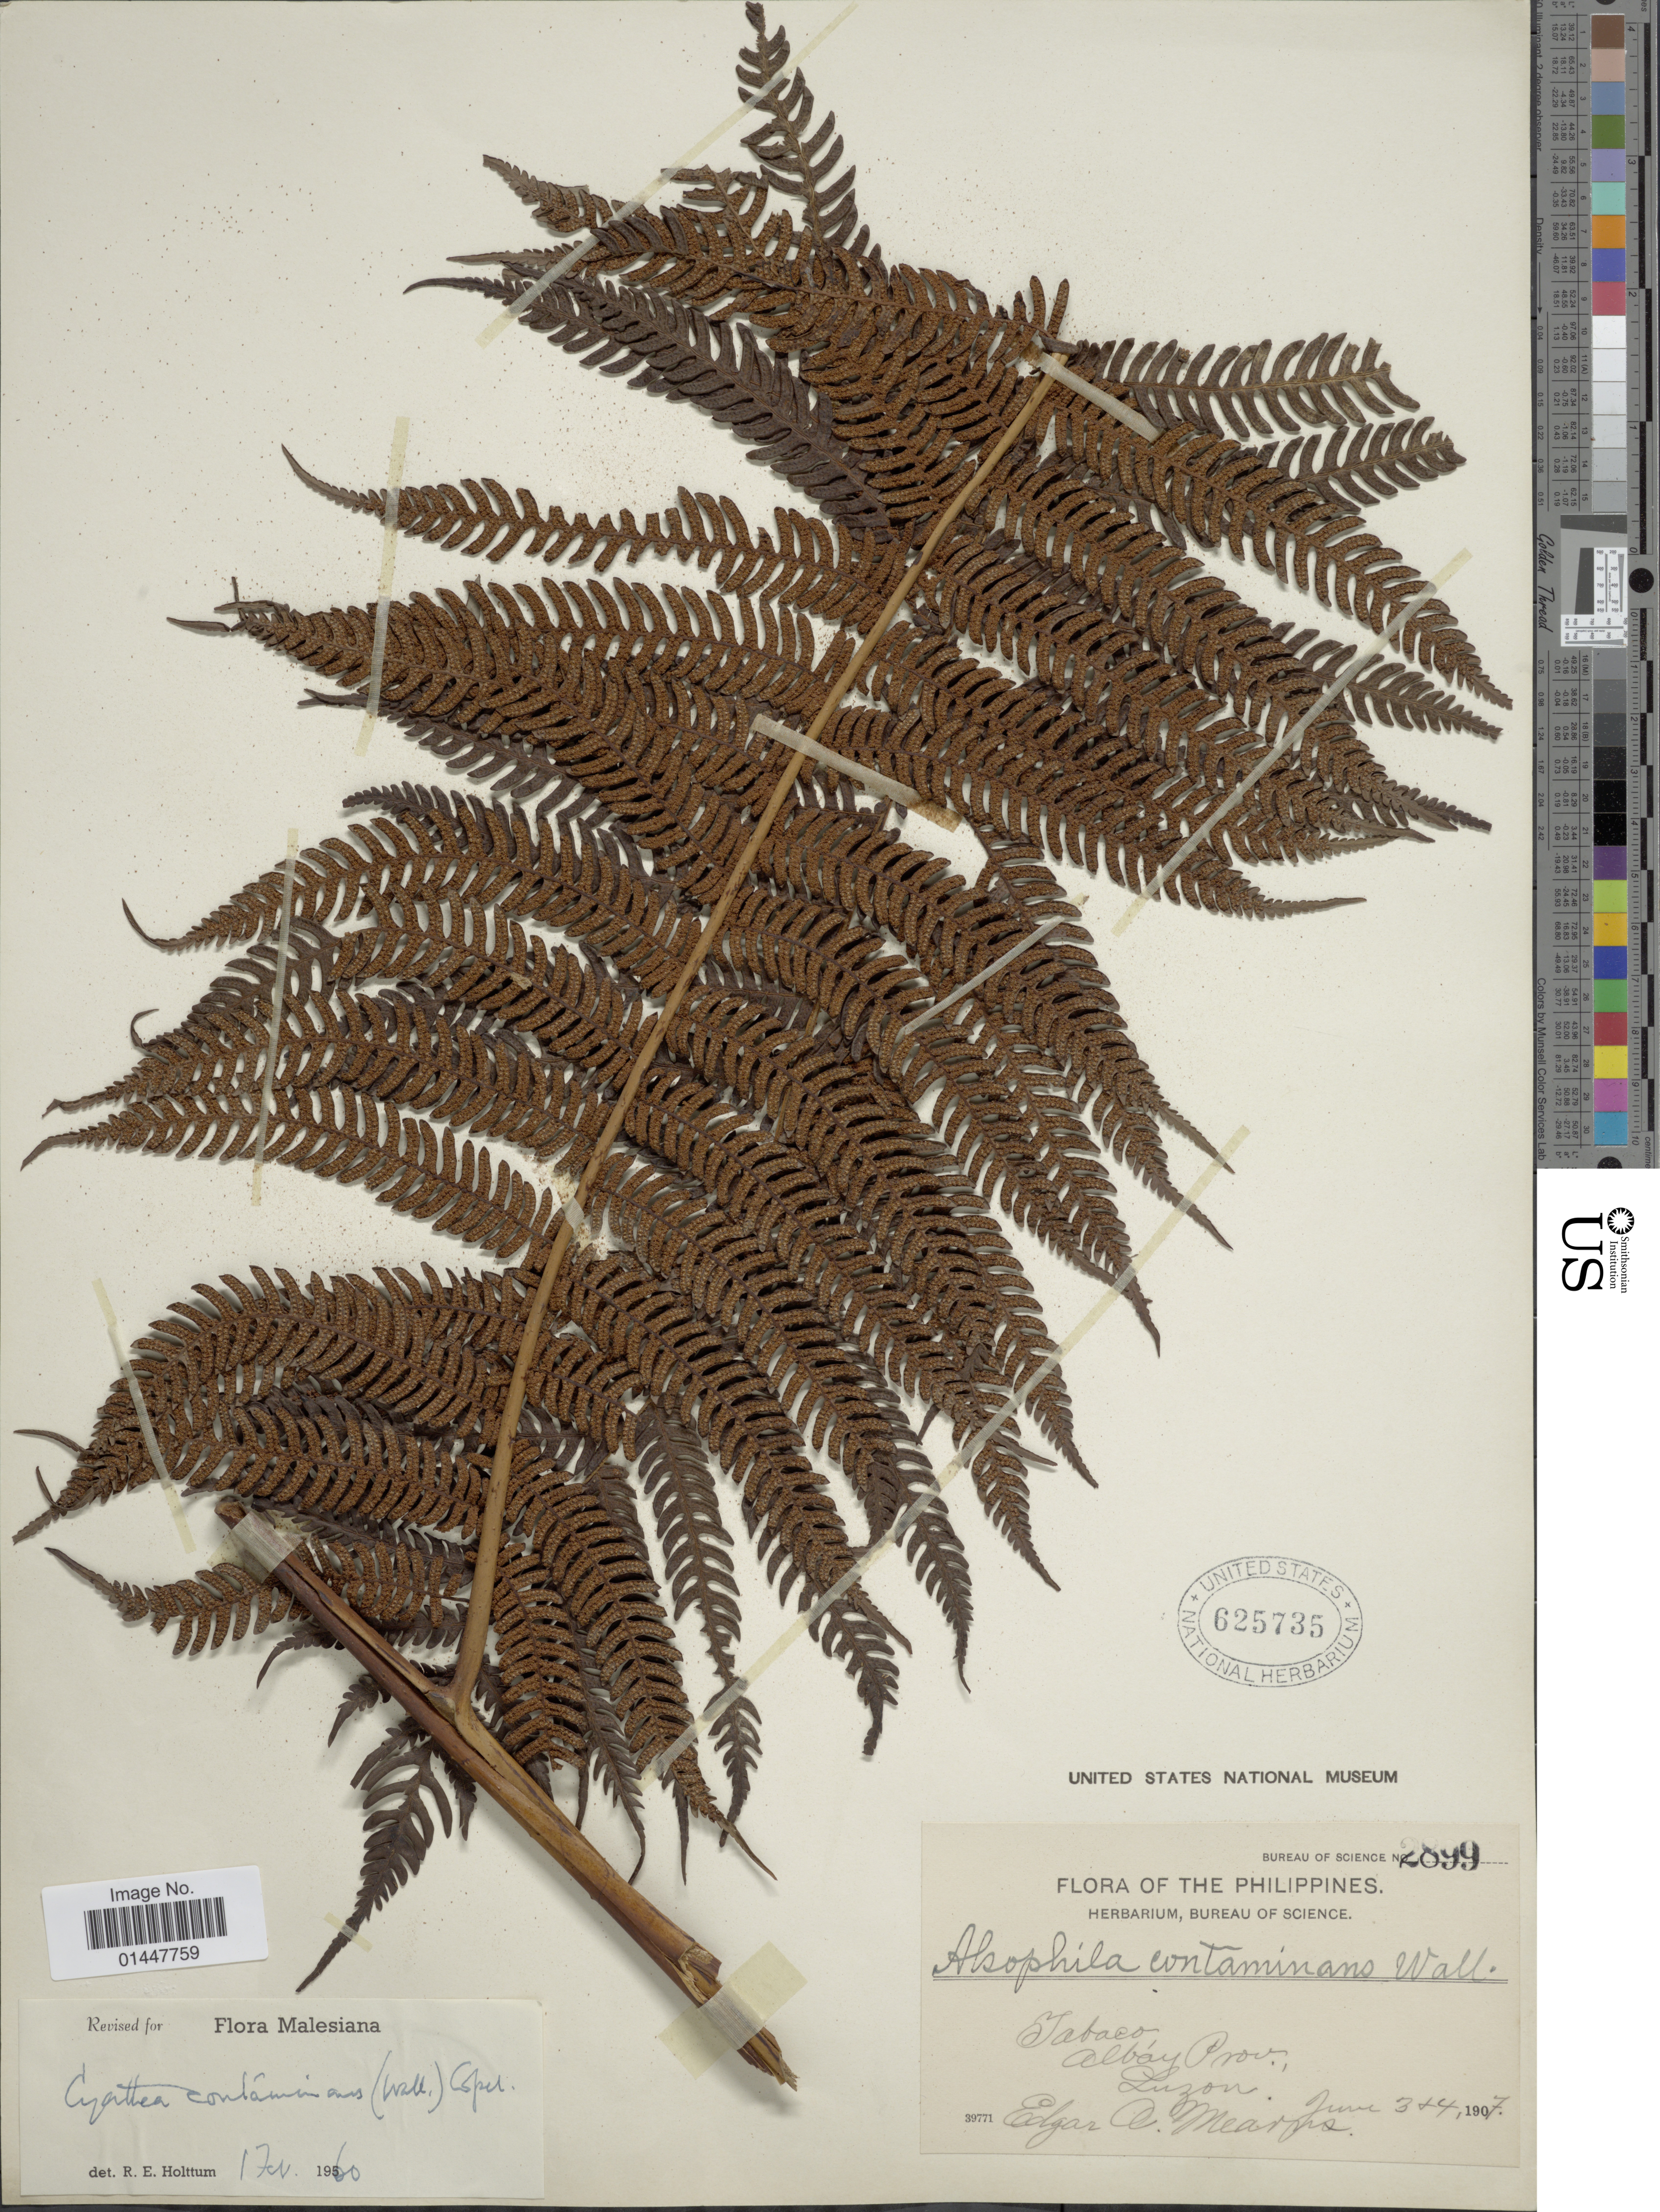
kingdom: Plantae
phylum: Tracheophyta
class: Polypodiopsida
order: Cyatheales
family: Cyatheaceae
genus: Sphaeropteris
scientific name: Sphaeropteris glauca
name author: (Blume) R.M. Tryon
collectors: E. A. Mearns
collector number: Bureau of Science 2899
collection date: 1907-06-03/1907-06-04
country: Philippines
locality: Tabaco, Albany Prov., Luzon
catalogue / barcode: US 625735